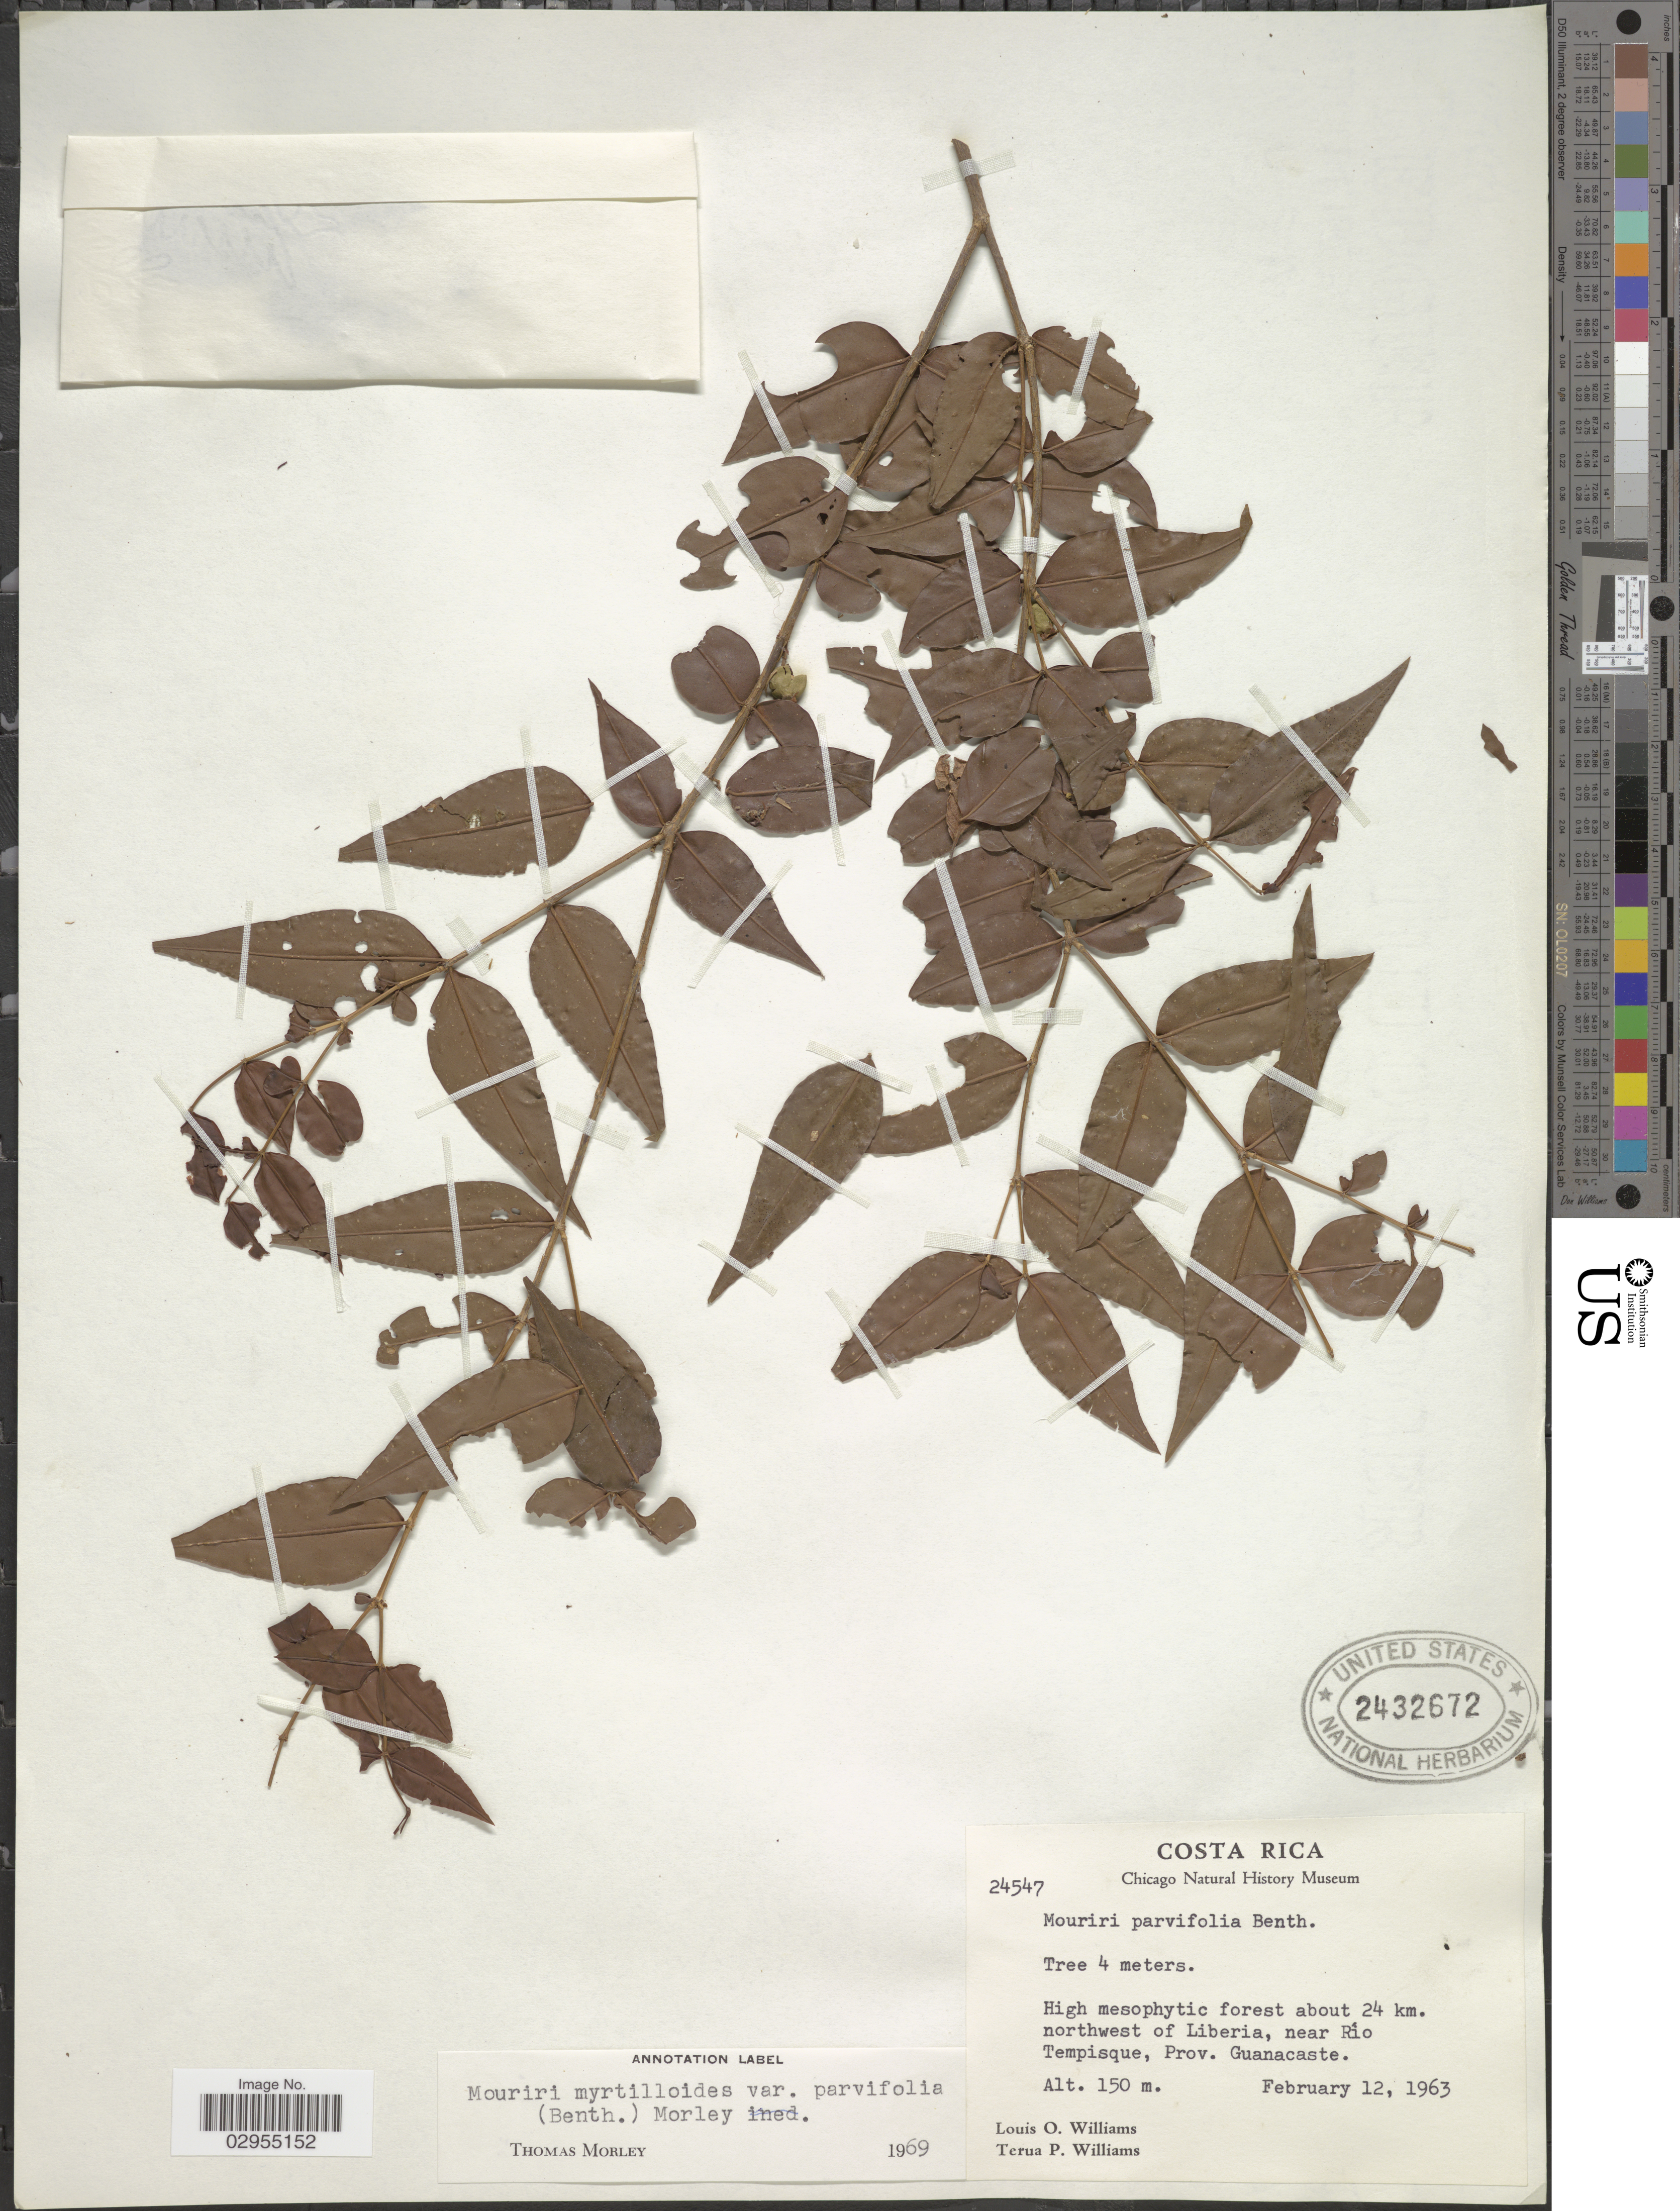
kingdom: Plantae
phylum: Tracheophyta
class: Magnoliopsida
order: Myrtales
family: Melastomataceae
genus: Mouriri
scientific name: Mouriri parvifolia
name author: Benth.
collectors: L. O. Williams & T. P. Williams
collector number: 24547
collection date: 1963-02-12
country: Costa Rica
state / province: Guanacaste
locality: Forest about 24 km. northwest of Liberia, near Río Tempisque.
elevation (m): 150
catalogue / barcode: US 2432672